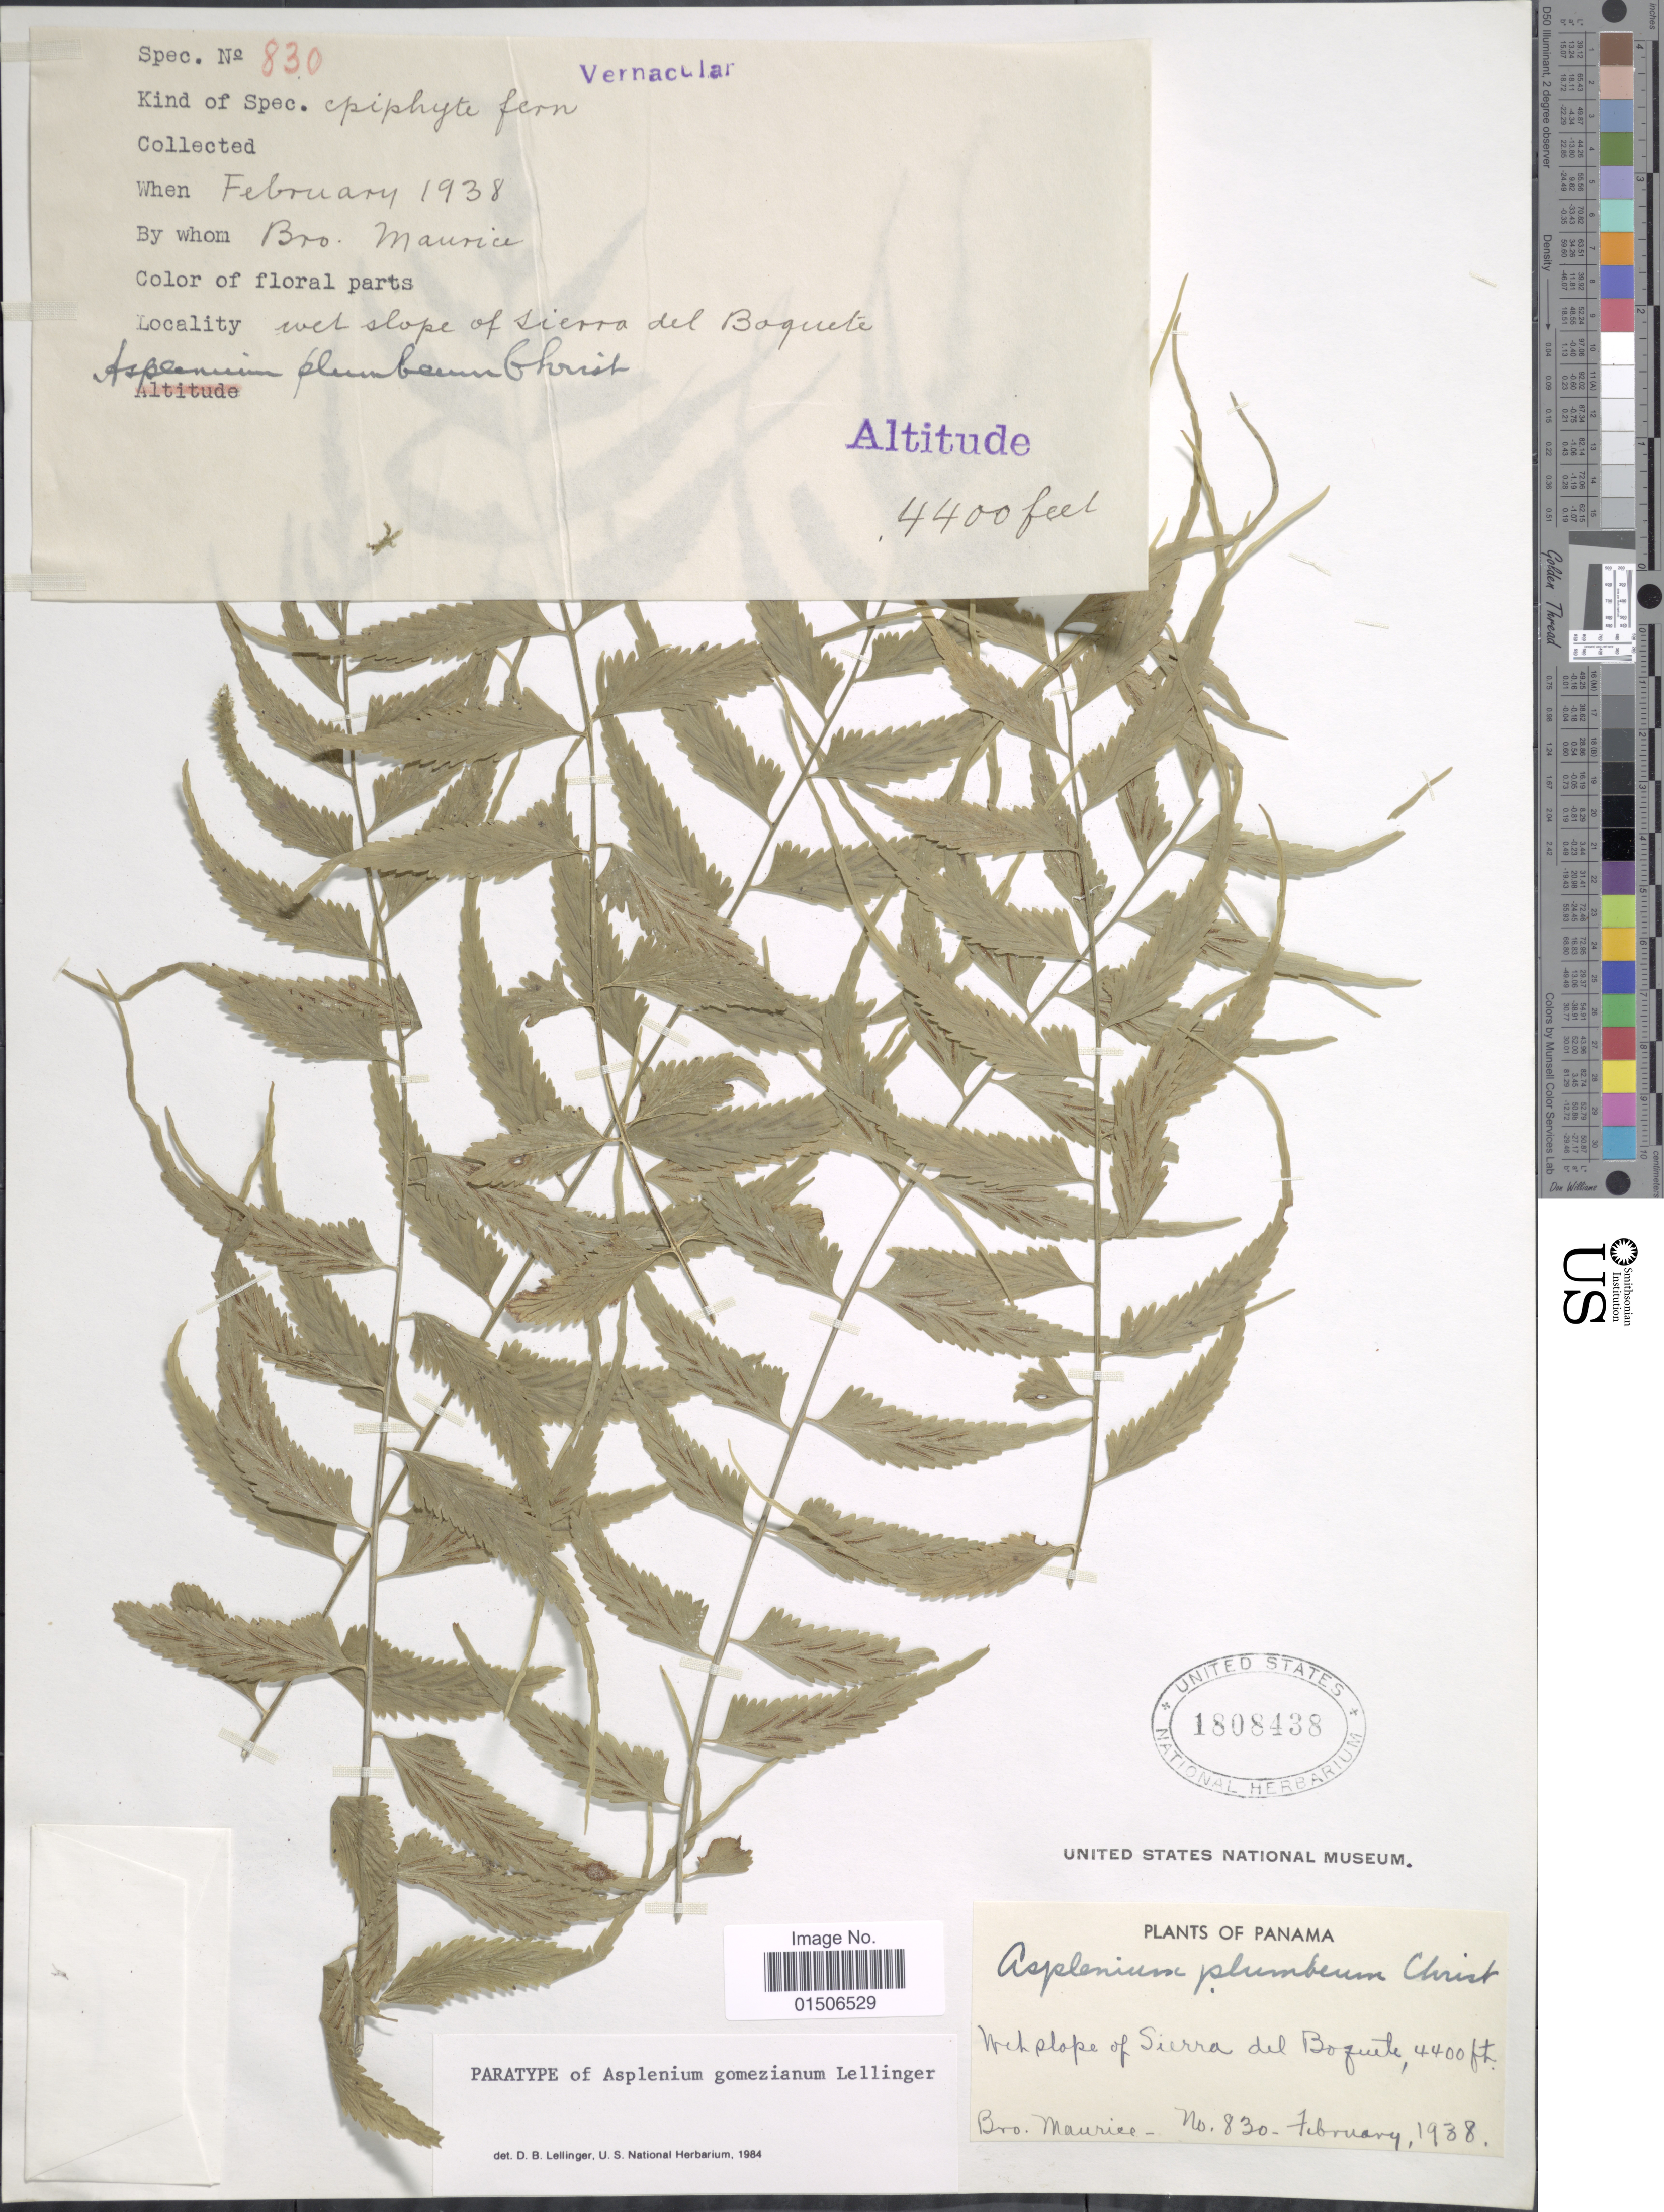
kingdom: Plantae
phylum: Tracheophyta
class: Polypodiopsida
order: Polypodiales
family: Aspleniaceae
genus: Asplenium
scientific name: Asplenium gomezianum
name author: Lellinger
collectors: B. Maurice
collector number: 830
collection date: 1938-02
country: Panama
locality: Wet slope of Sierra del Boquete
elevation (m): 1341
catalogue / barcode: US 180438